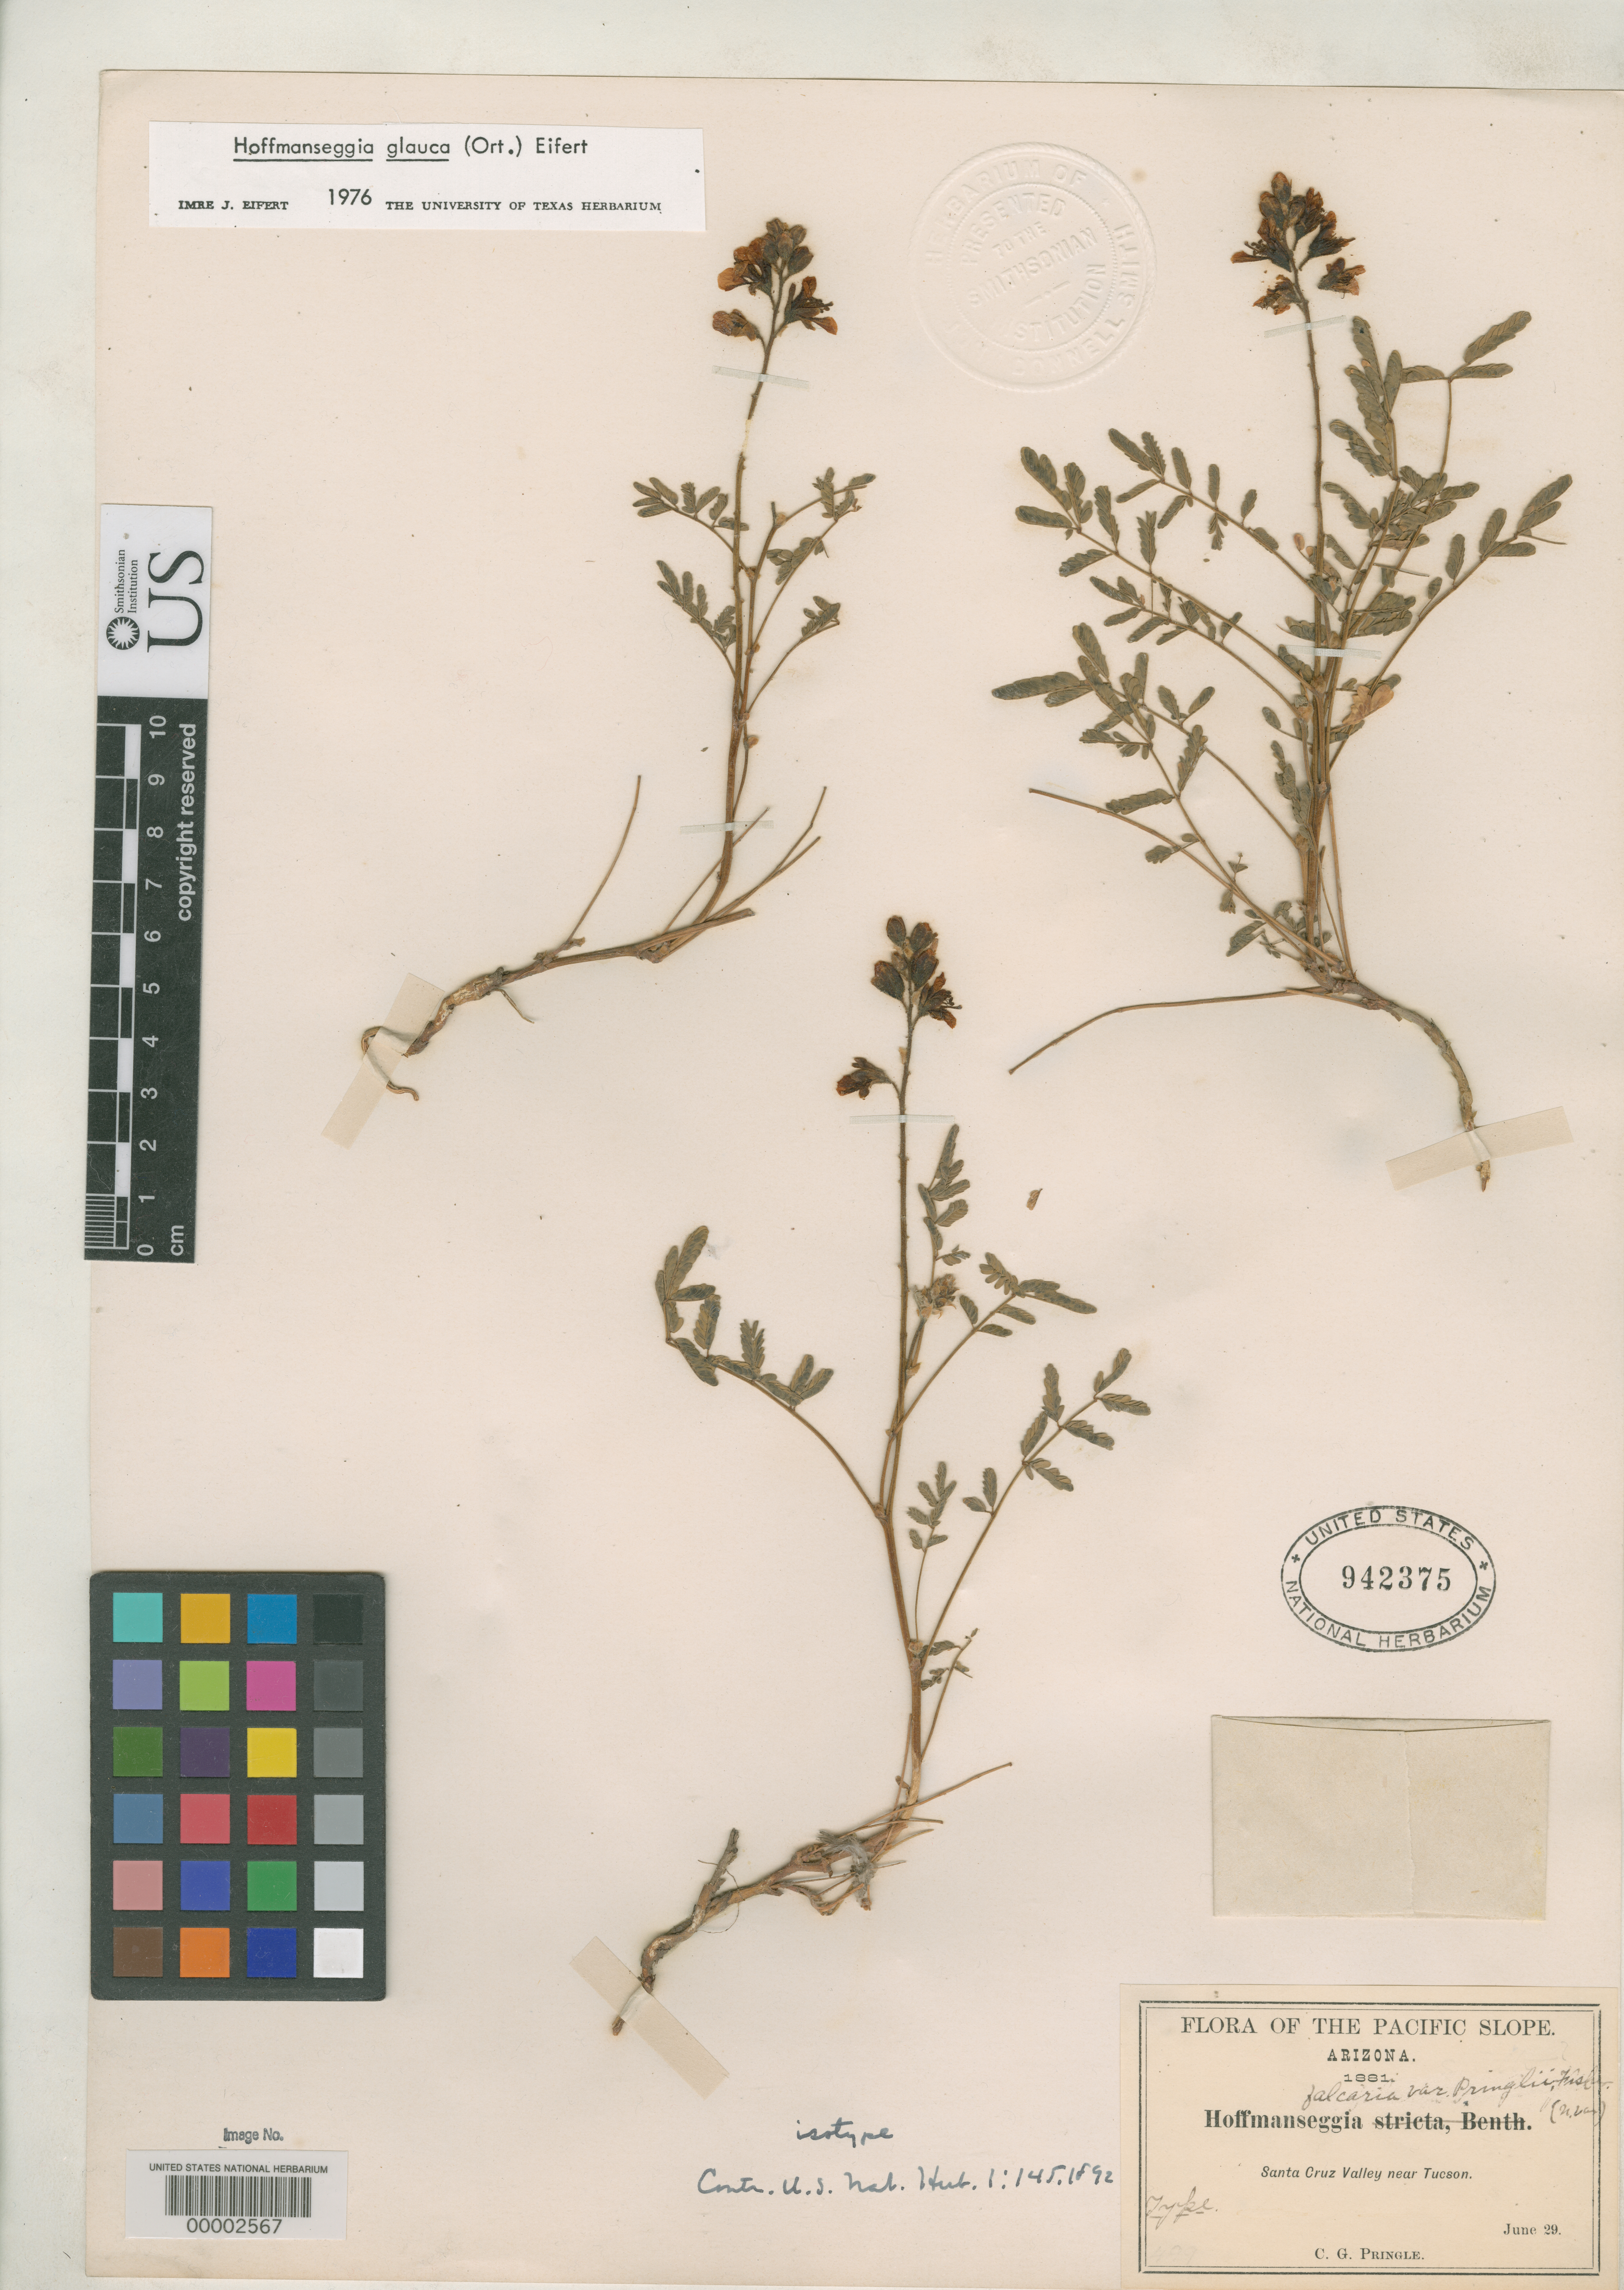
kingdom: Plantae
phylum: Tracheophyta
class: Magnoliopsida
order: Fabales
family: Fabaceae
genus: Hoffmannseggia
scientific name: Hoffmannseggia falcaria var. pringlei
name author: Fisher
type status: Type Collection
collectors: C. G. Pringle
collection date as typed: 1881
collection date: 1881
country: United States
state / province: Arizona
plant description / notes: Mauz (2011) cites "holotype" at GH, but protologue cites "type" with several herbaria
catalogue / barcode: US 942375